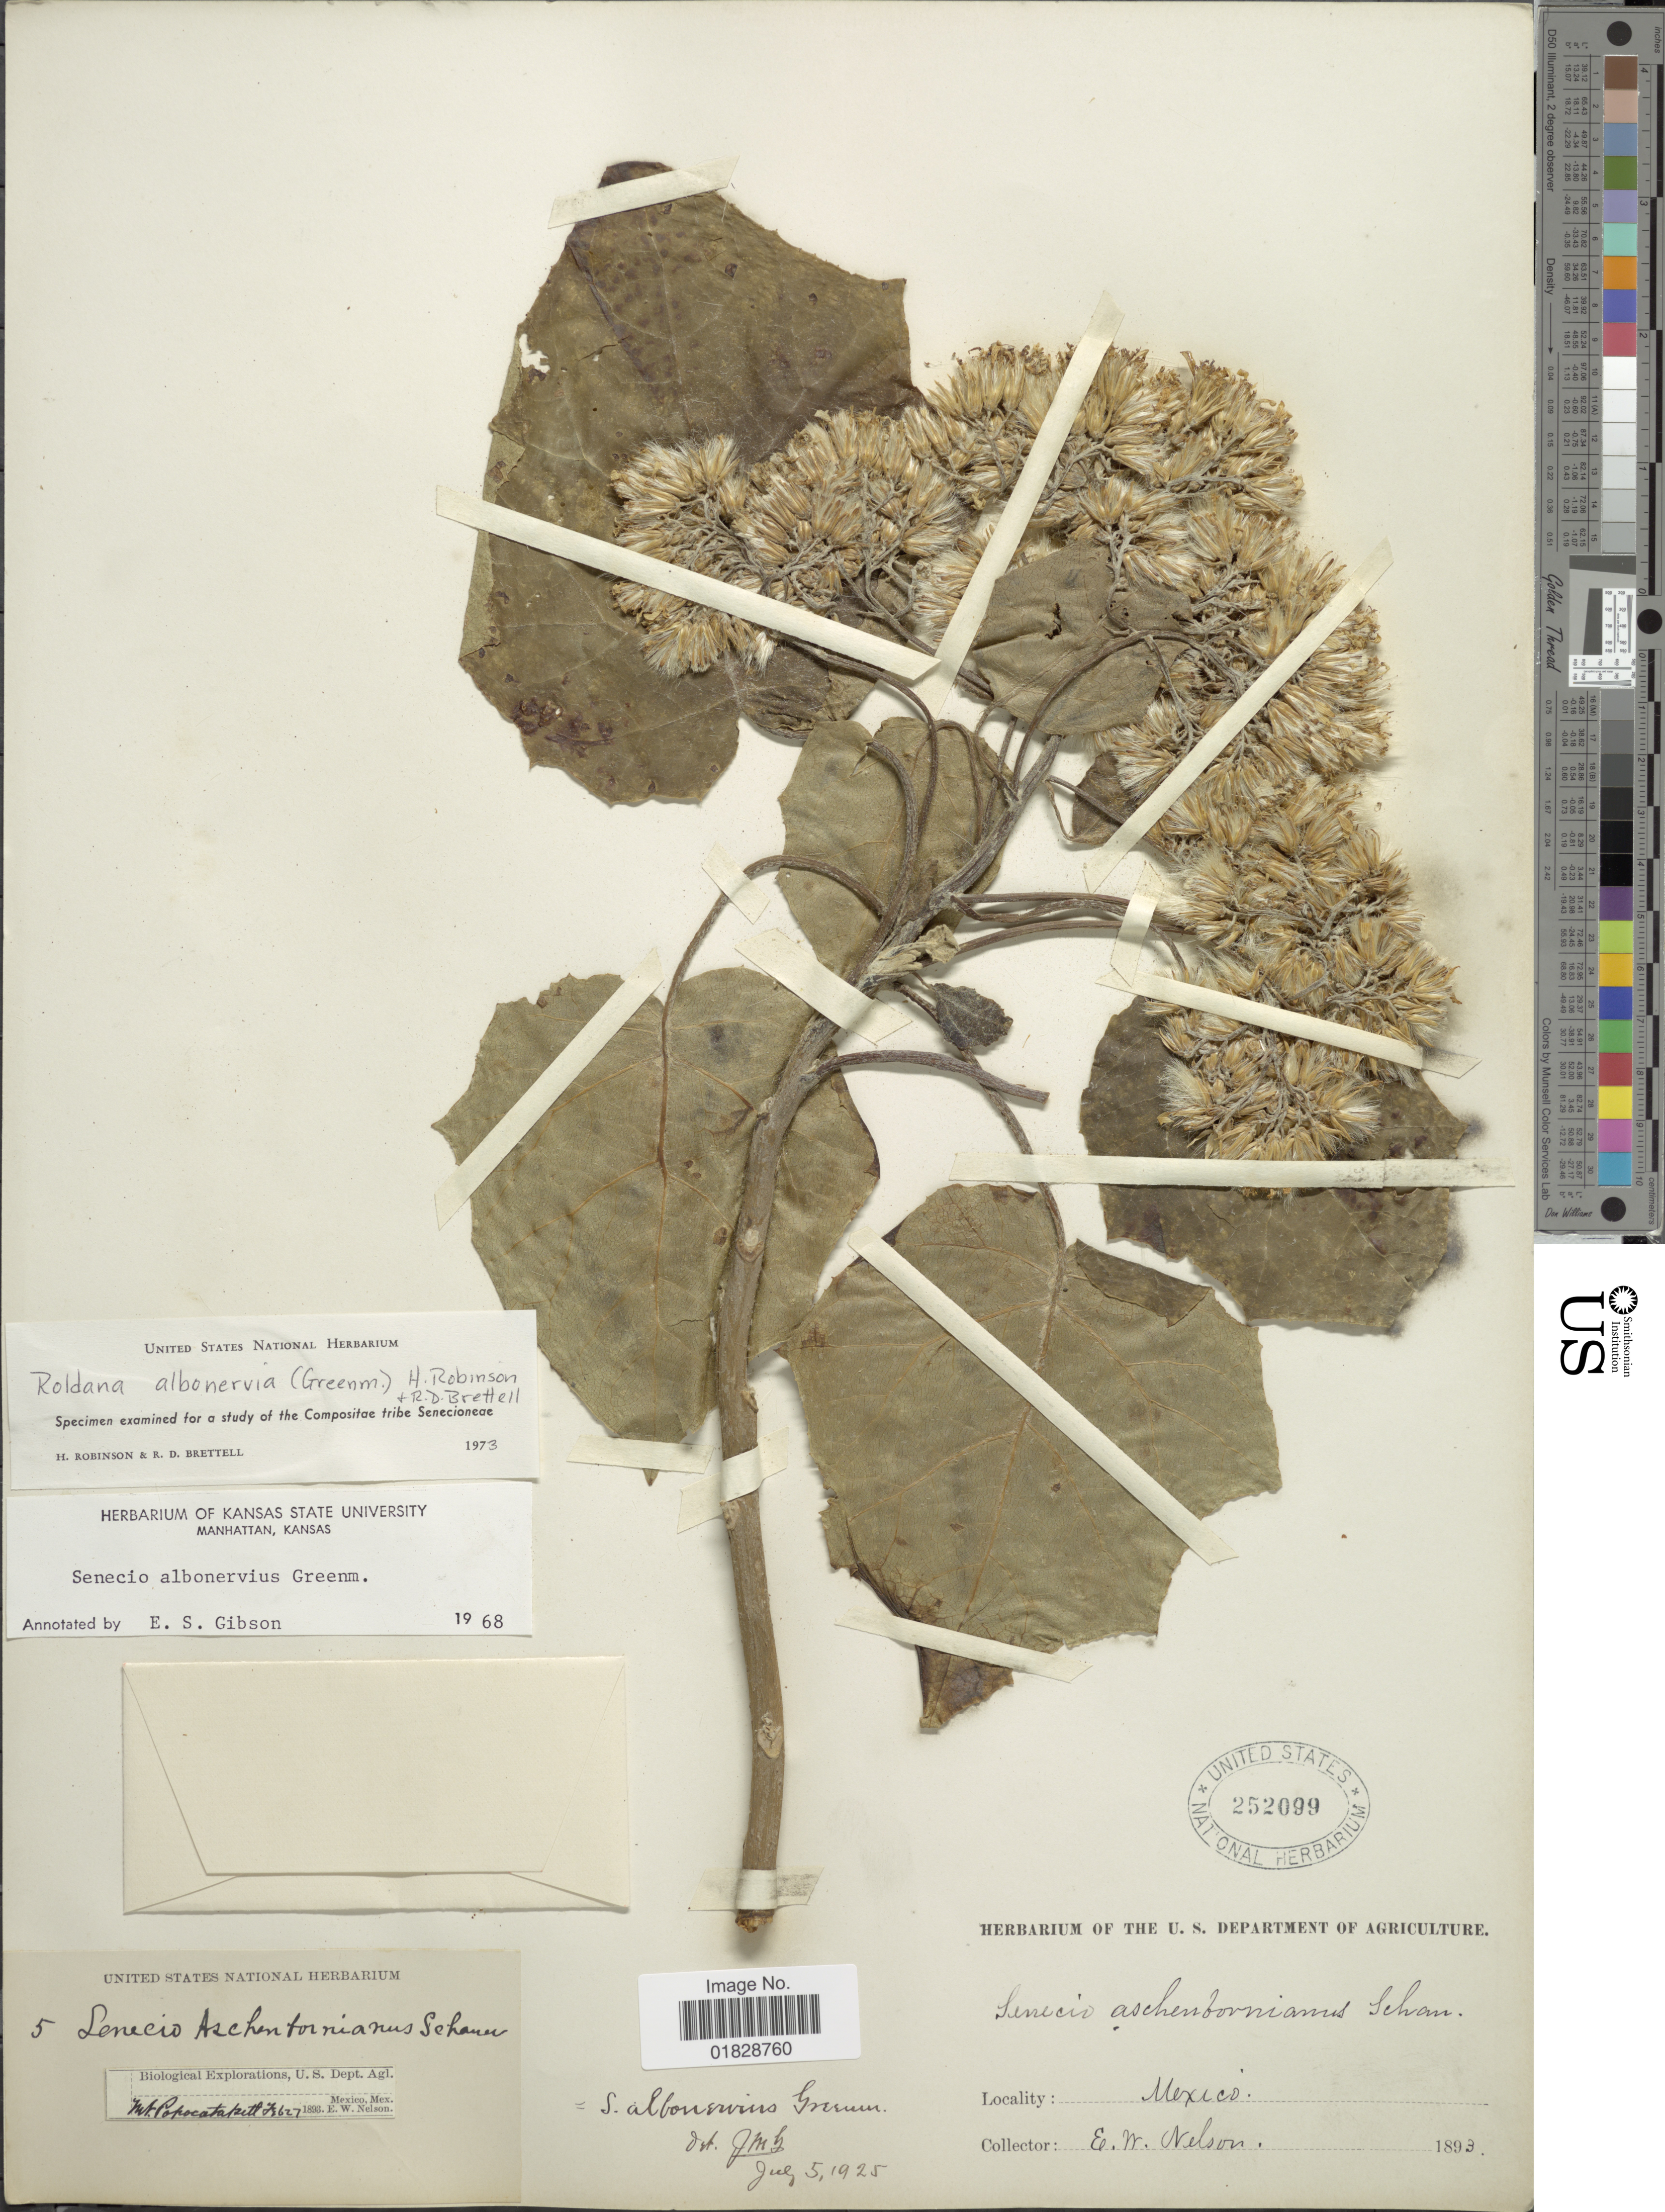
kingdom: Plantae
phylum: Tracheophyta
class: Magnoliopsida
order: Asterales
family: Asteraceae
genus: Roldana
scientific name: Roldana albonervia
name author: (Greenm.) H. Rob. & Brettell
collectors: E. W. Nelson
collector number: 5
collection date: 1893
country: Mexico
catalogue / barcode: US 252099